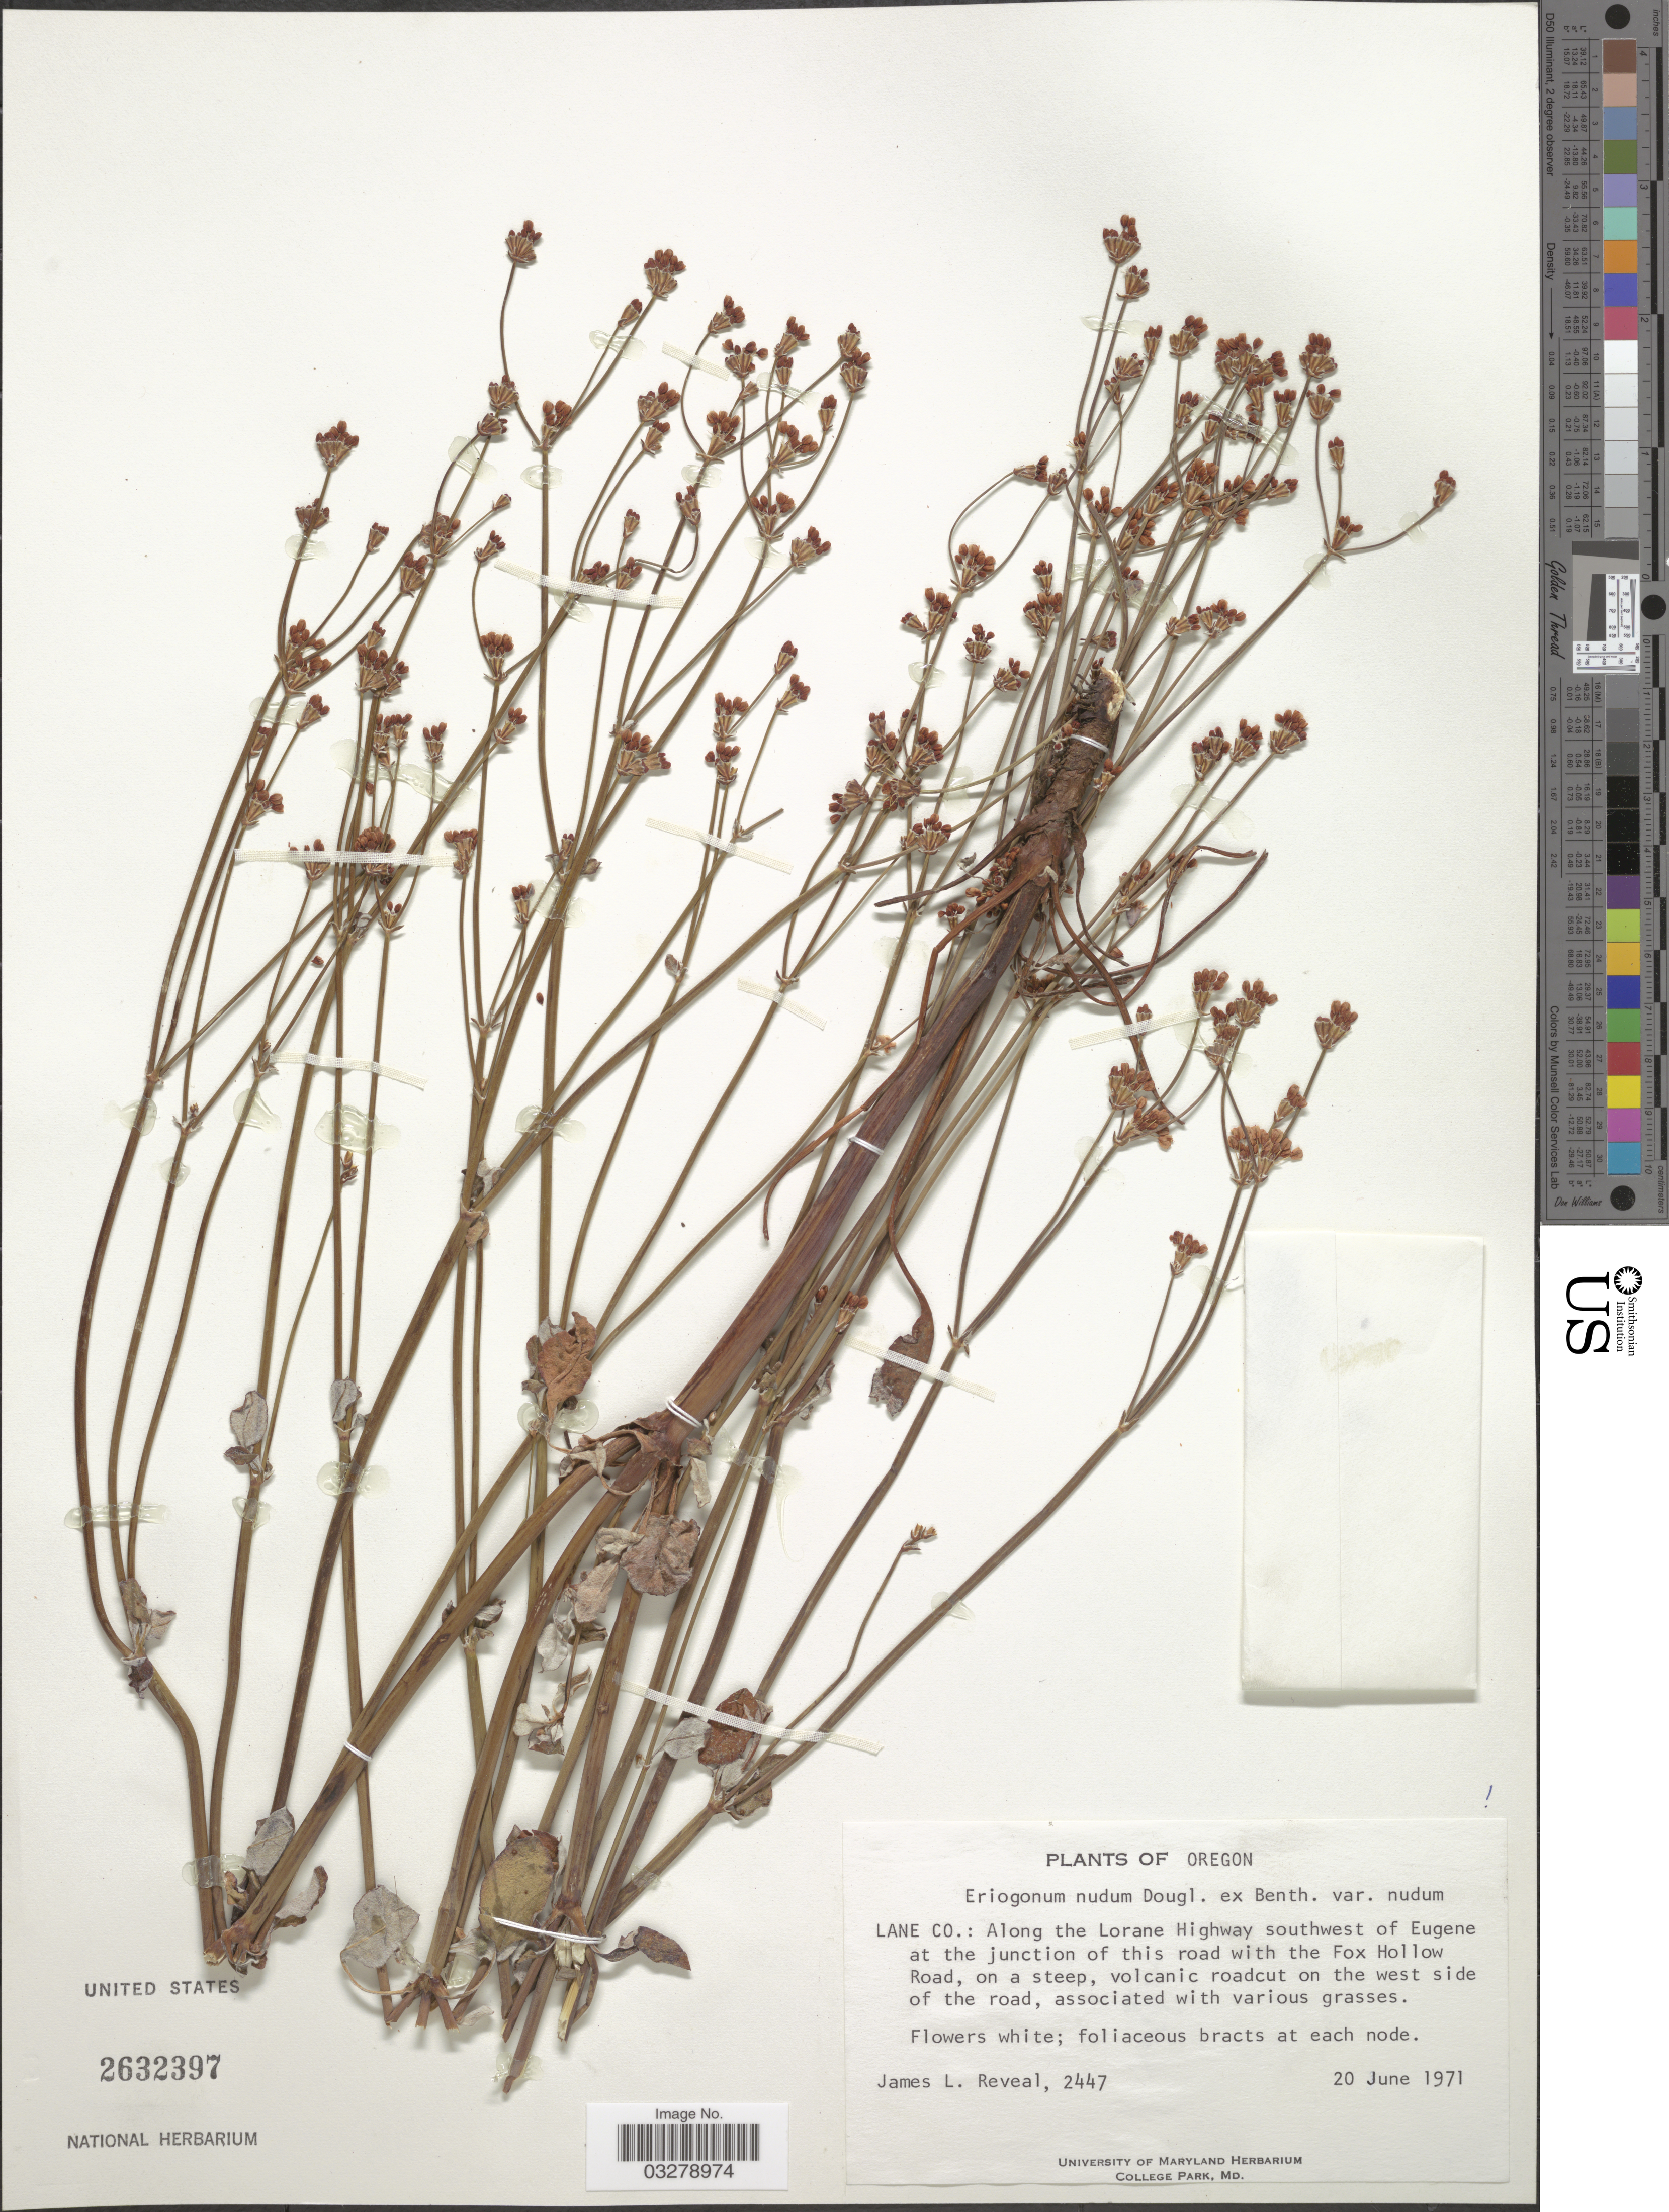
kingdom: Plantae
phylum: Tracheophyta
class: Magnoliopsida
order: Caryophyllales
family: Polygonaceae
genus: Eriogonum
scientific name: Eriogonum nudum var. nudum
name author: Douglas ex Benth.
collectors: J. L. Reveal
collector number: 2447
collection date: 1971-06-20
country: United States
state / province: Oregon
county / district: Lane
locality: Lane Co.: Along the Lorane Highway southwest of Eugene at the junction of this road with the Fox Hollow Road, on a steep, volcanic roadcut on the west side of the road.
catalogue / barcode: US 2632397